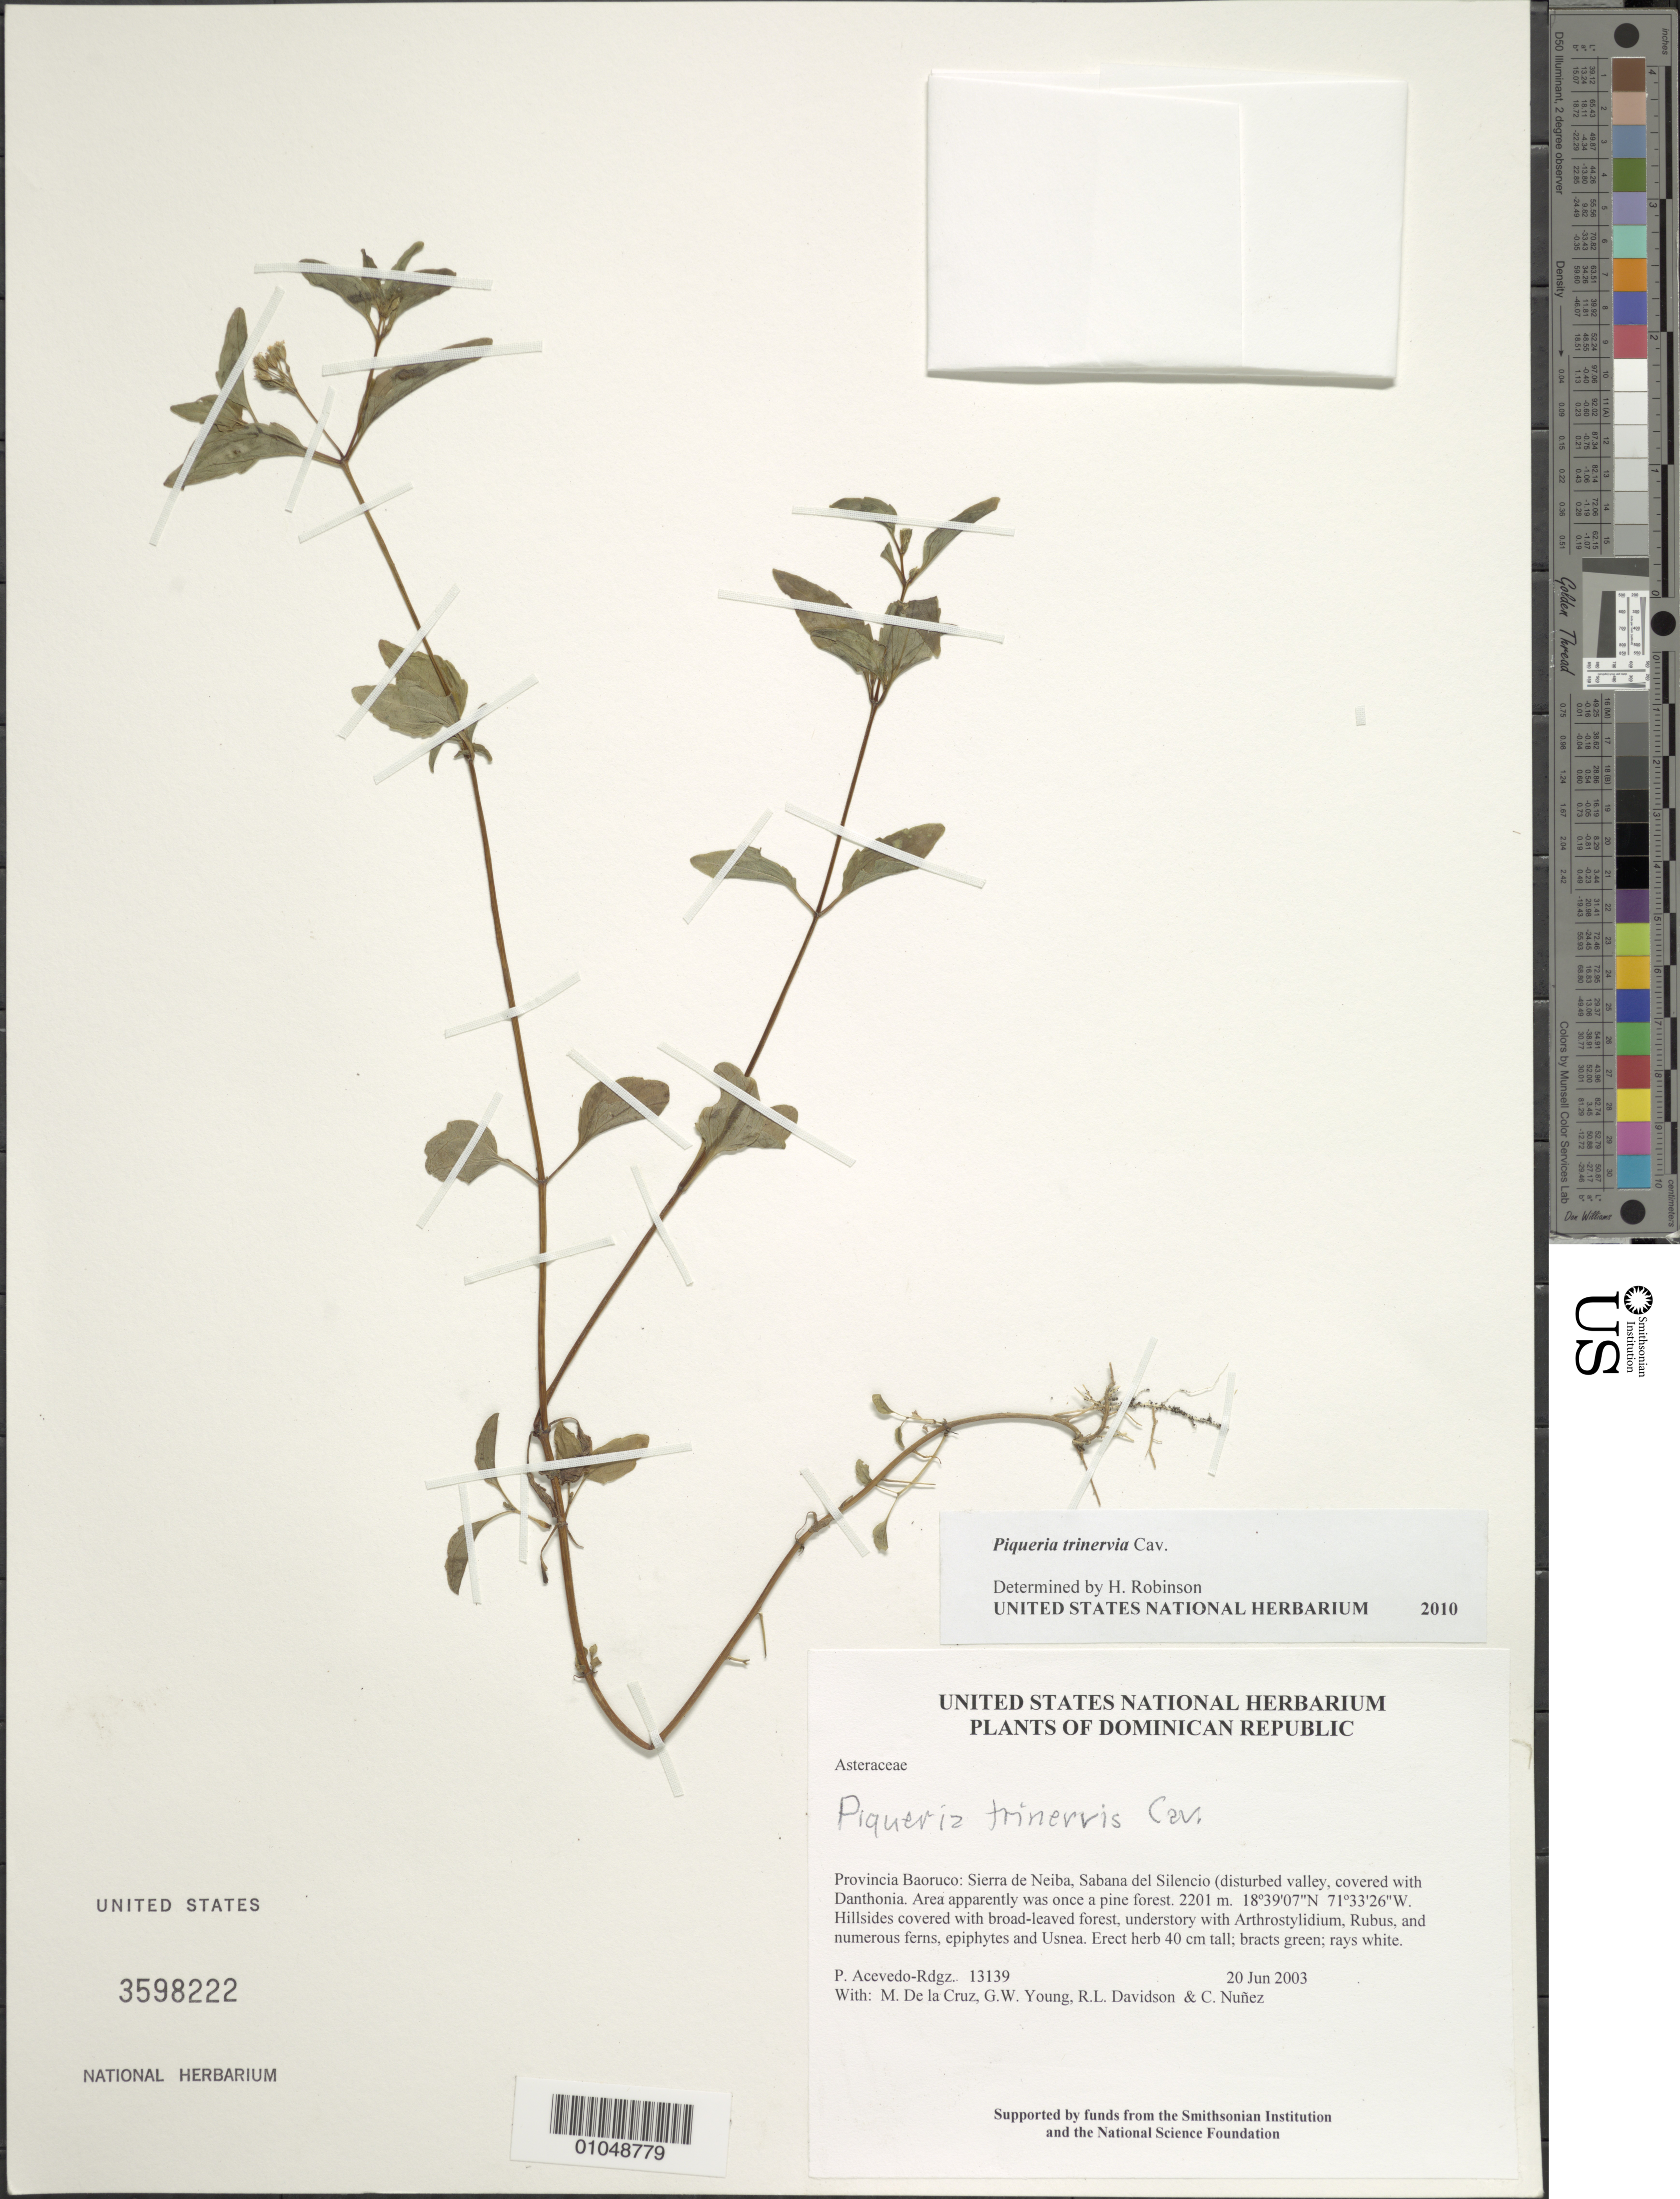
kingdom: Plantae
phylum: Tracheophyta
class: Magnoliopsida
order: Asterales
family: Asteraceae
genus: Piqueria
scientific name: Piqueria trinervia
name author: Cav.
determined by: Robinson, Harold E., (US)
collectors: P. Acevedo-Rodr., M. de la Cruz, J. Rawlins, G. Young, R. Davidson & C. Nunez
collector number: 13139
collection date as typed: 20 Jun 2003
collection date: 2003-06-20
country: Dominican Republic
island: Hispaniola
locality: Provincia Baoruco: Sierra de Neiba, Sabana del Silencio (disturbed valley, covered with Danthonia. Area apparently was once a pine forest.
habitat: Hillsides covered with broad-leaved forest, understory with Arthrostylidium, Rubus, and numerous ferns, epiphytes and Usnea.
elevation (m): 2201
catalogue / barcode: US 3598222